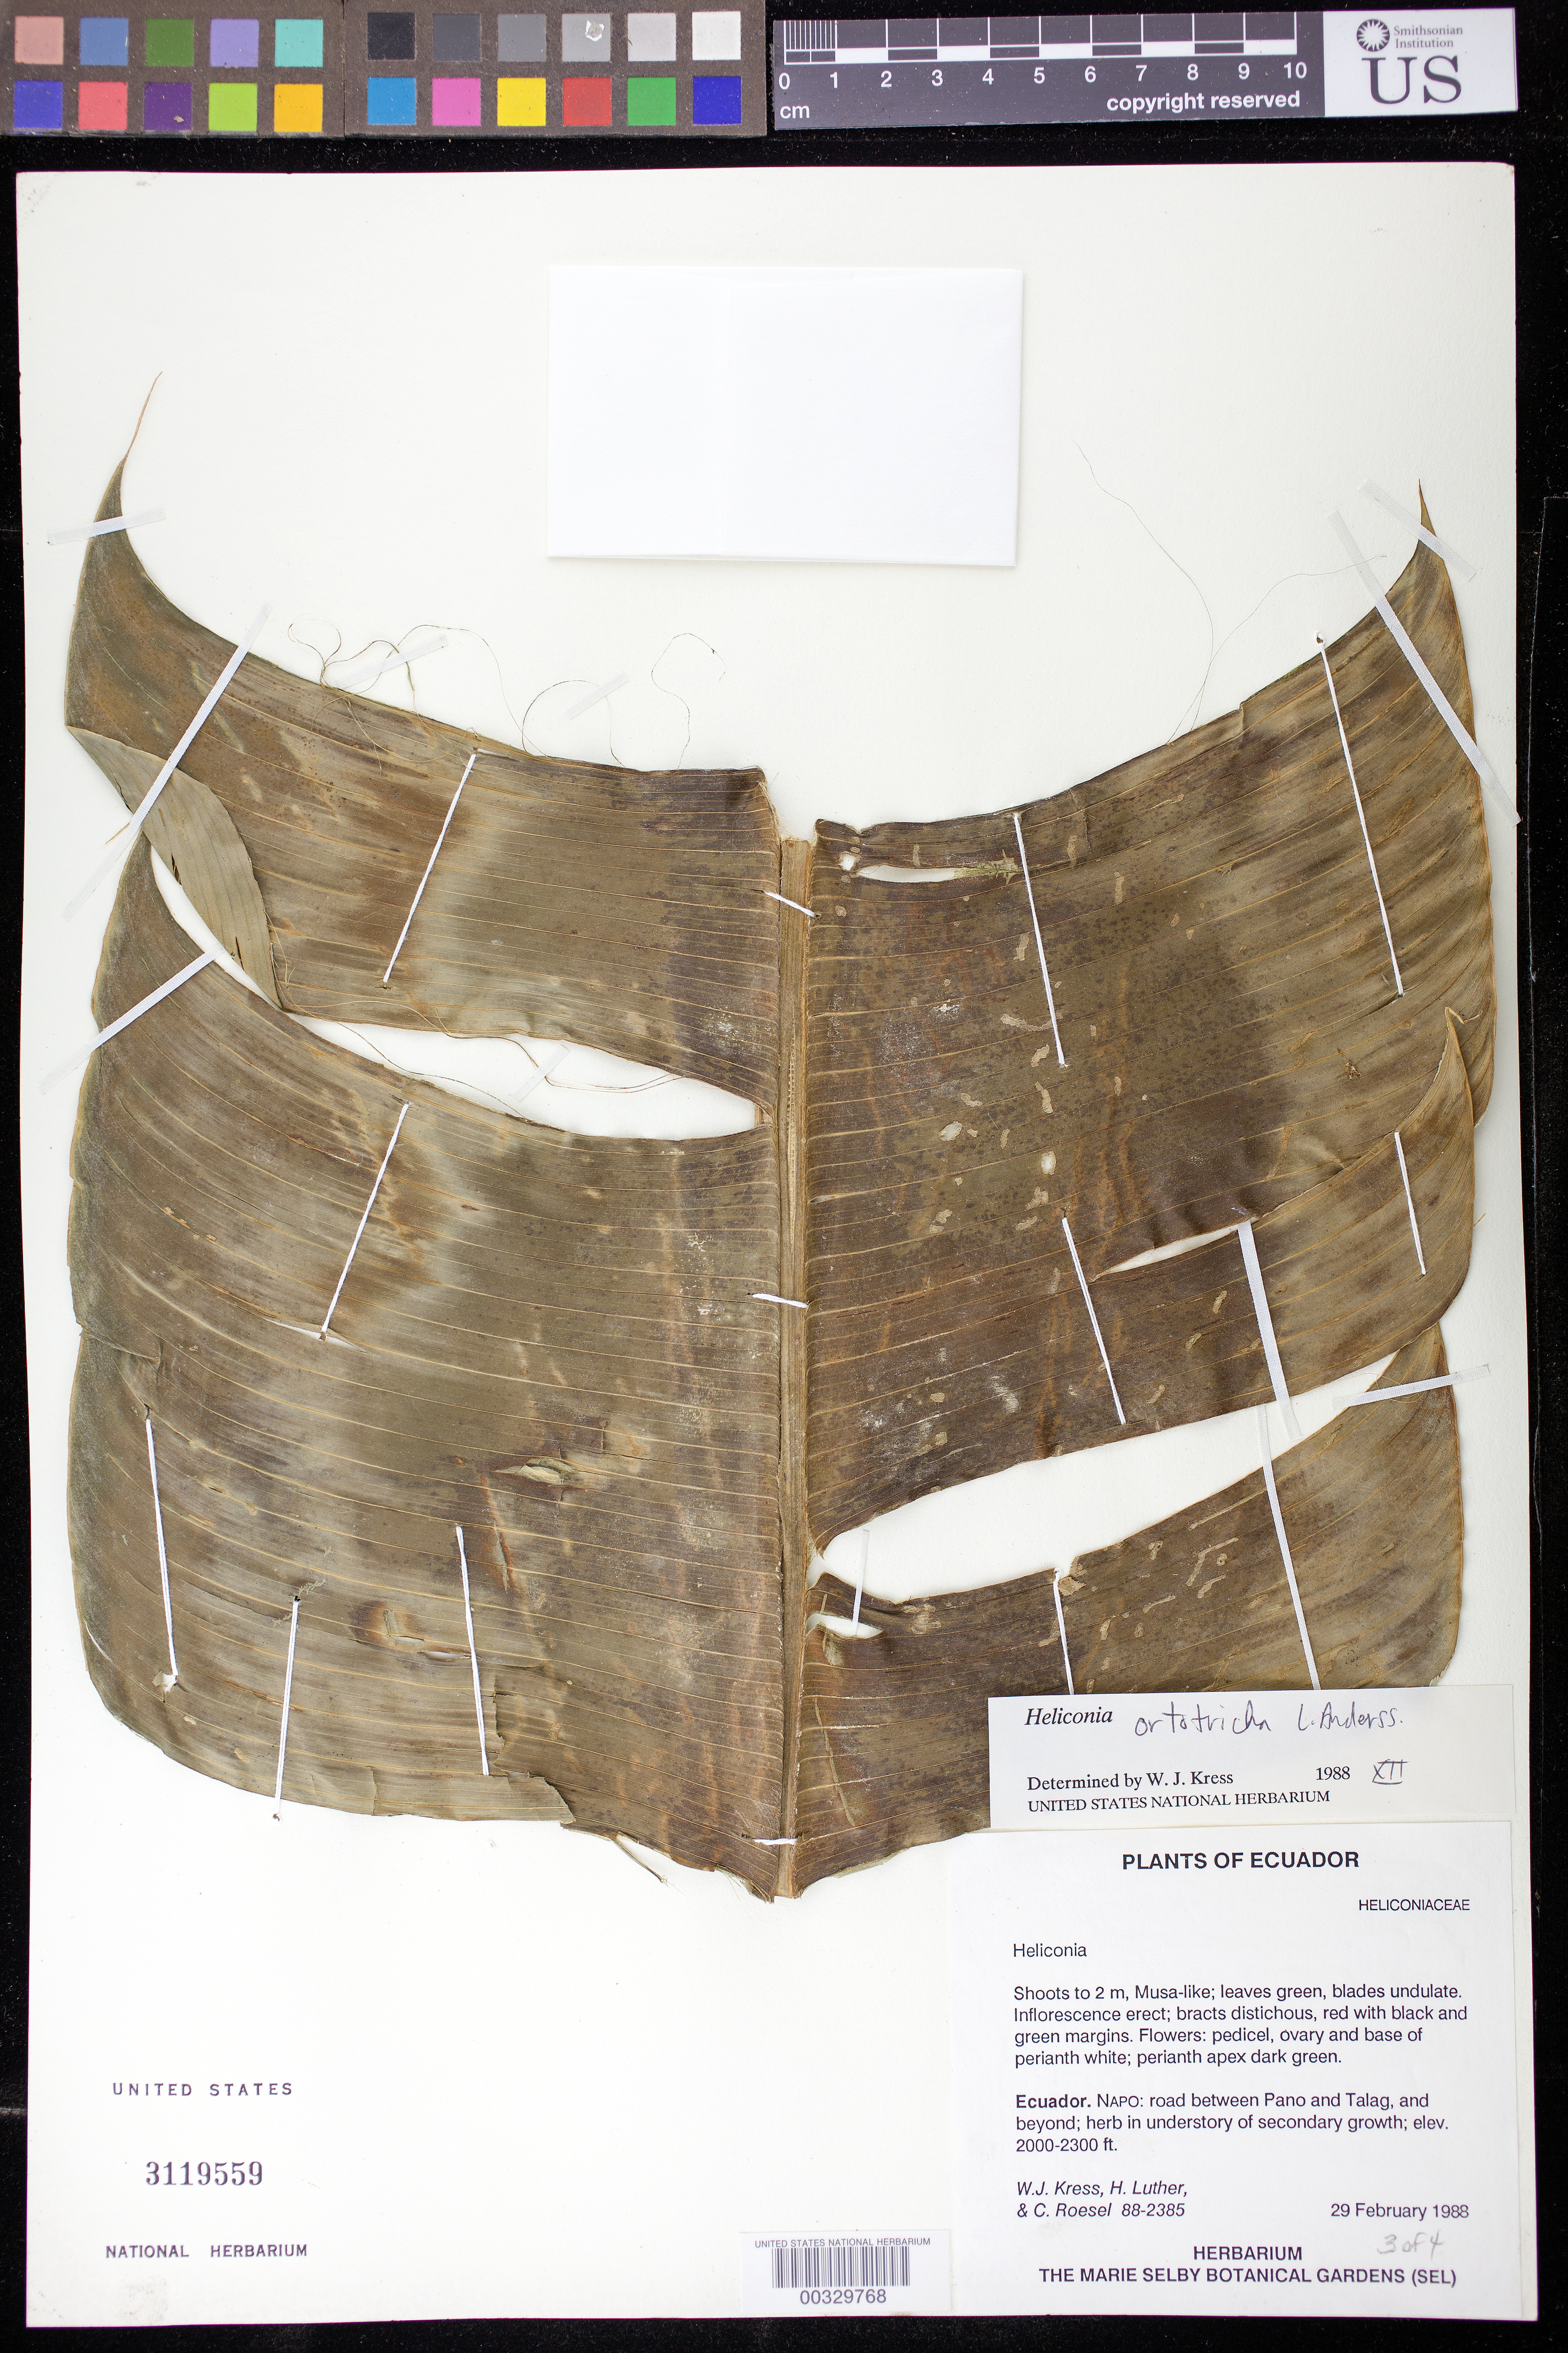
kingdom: Plantae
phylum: Tracheophyta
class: Liliopsida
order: Zingiberales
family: Heliconiaceae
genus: Heliconia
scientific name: Heliconia orthotricha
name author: L. Andersson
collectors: W. J. Kress, Harry E. Luther & C. S. Roesel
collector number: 88-2385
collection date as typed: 29 Feb 1988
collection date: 1988-02-29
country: Ecuador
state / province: Napo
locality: Road between pano and talag, and beyond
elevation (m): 610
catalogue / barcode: US 3119559